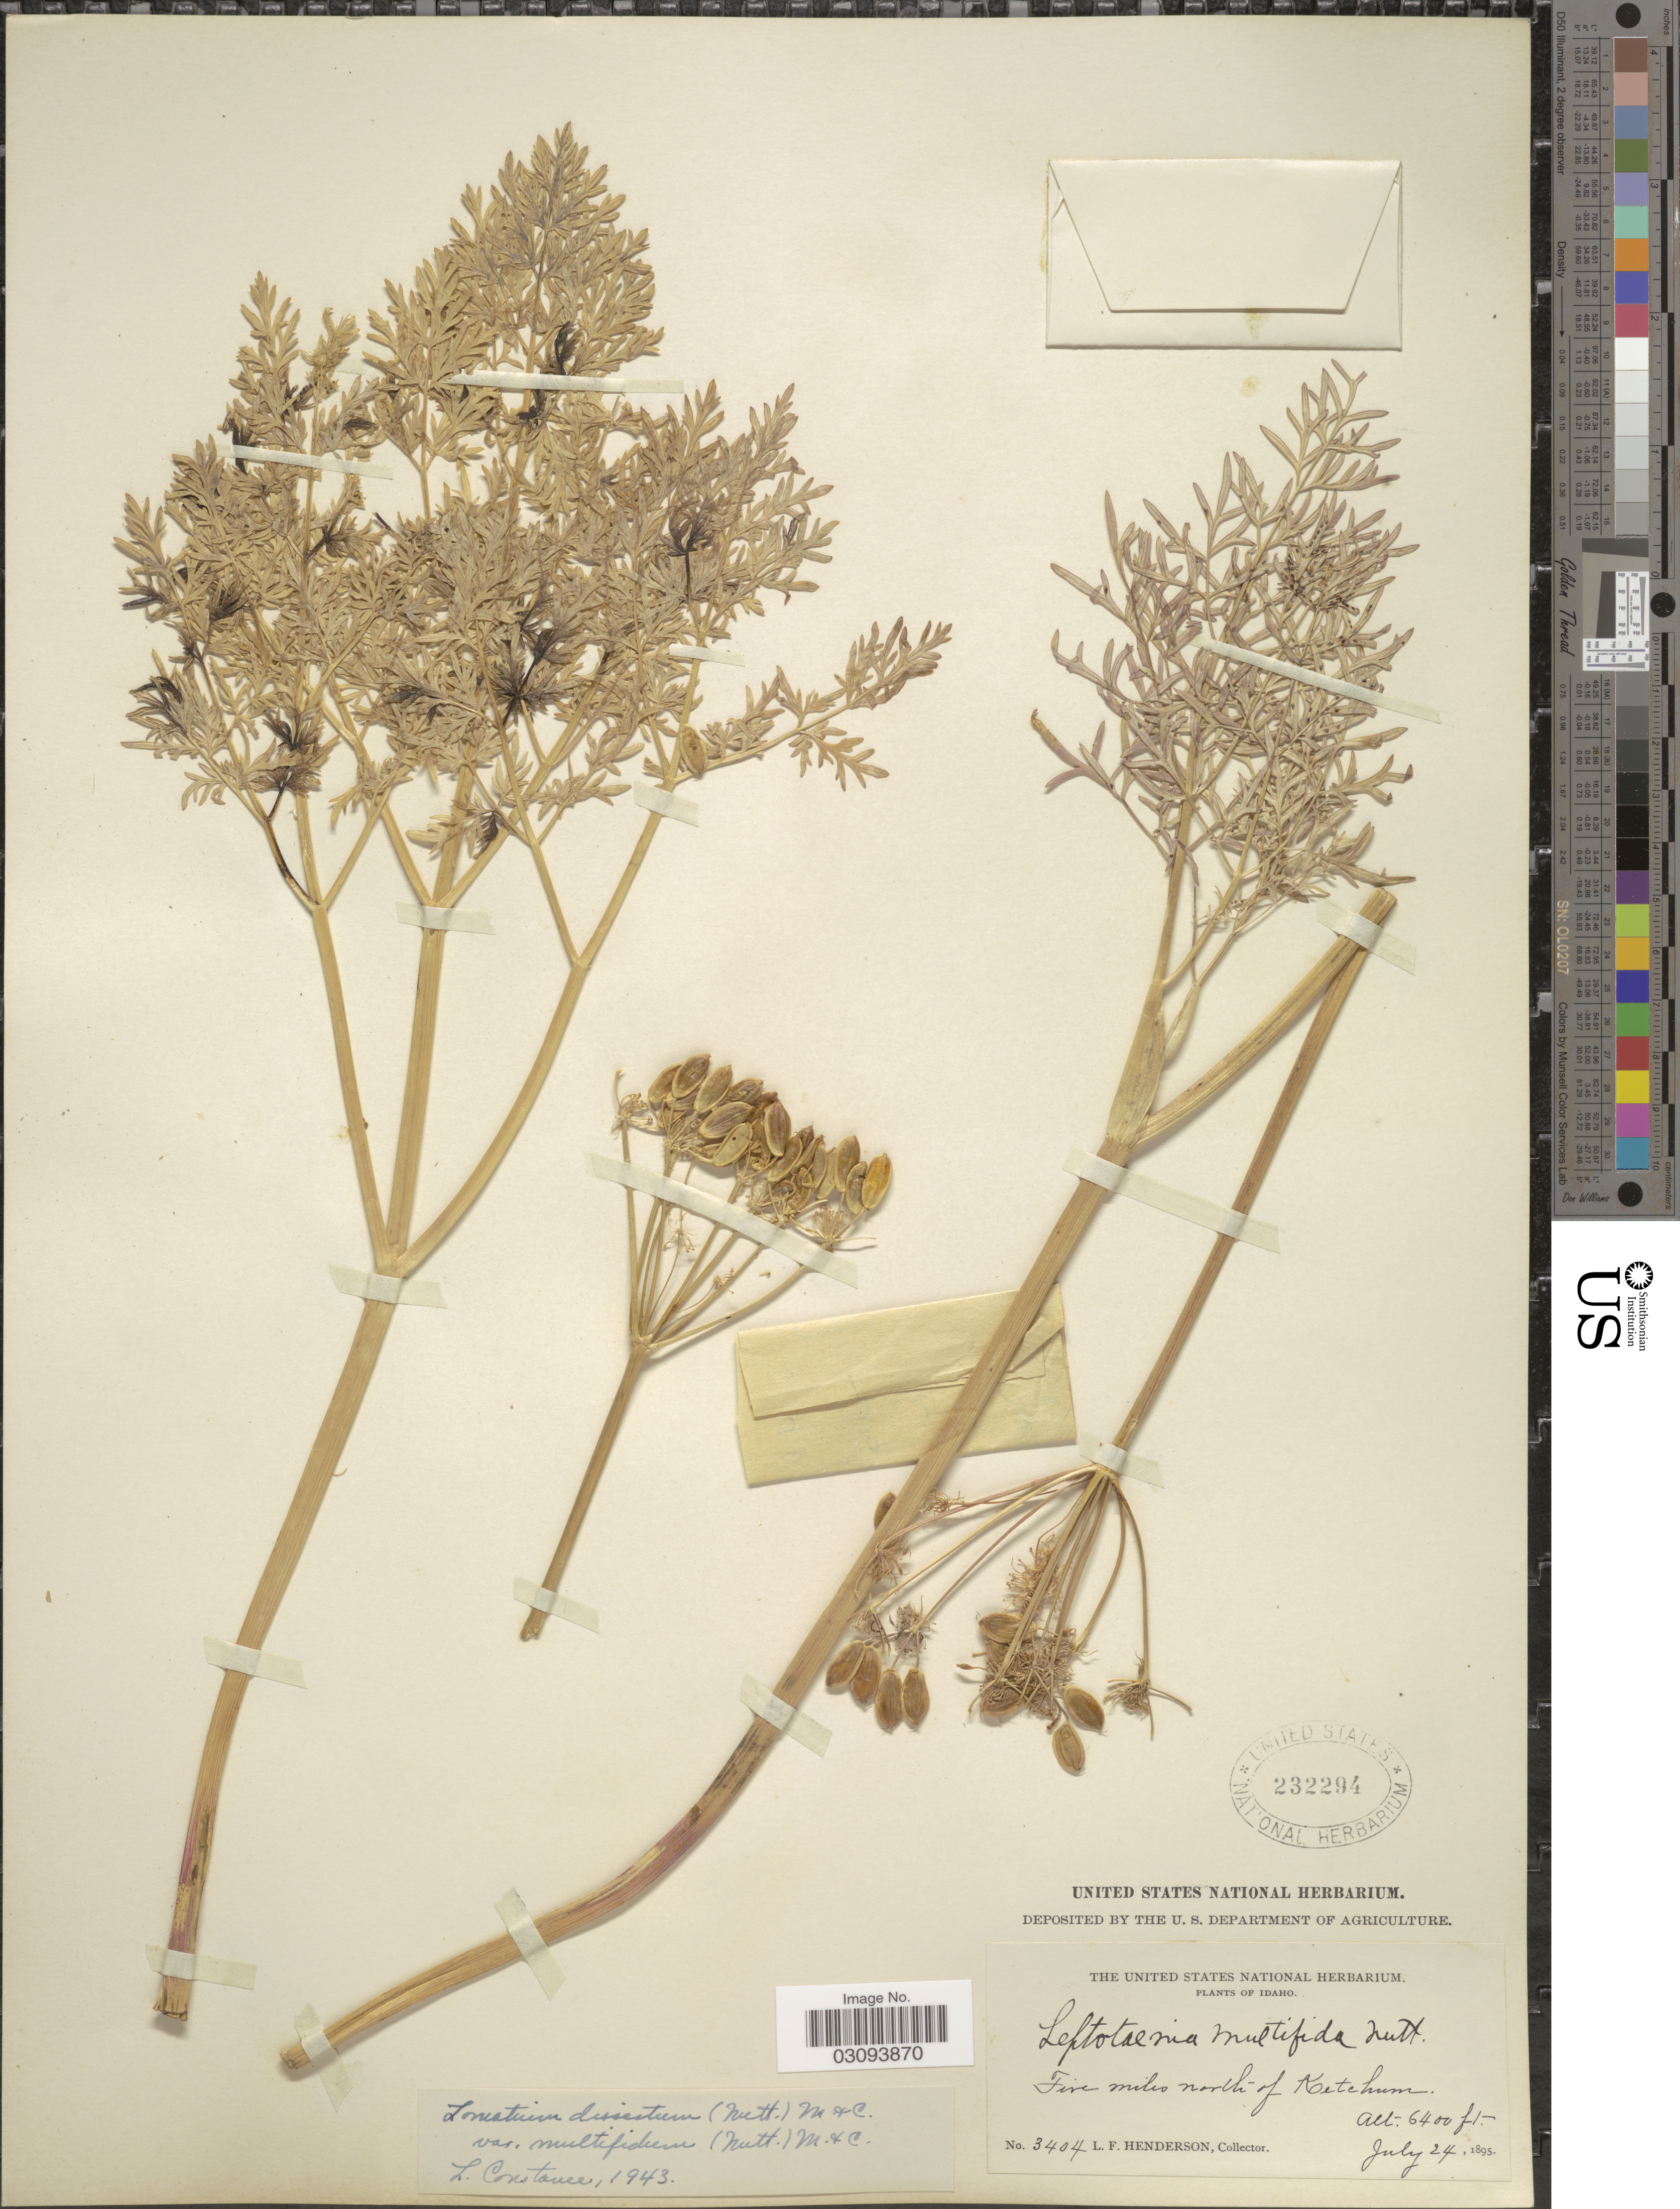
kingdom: Plantae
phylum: Tracheophyta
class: Magnoliopsida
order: Apiales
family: Apiaceae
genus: Lomatium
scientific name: Lomatium dissectum var. multifidum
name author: (Nutt.) Mathias & Constance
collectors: L. Henderson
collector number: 3404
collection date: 1895-07-24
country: United States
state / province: Idaho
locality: Five miles north of Ketchum.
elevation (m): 1951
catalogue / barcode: US 232294